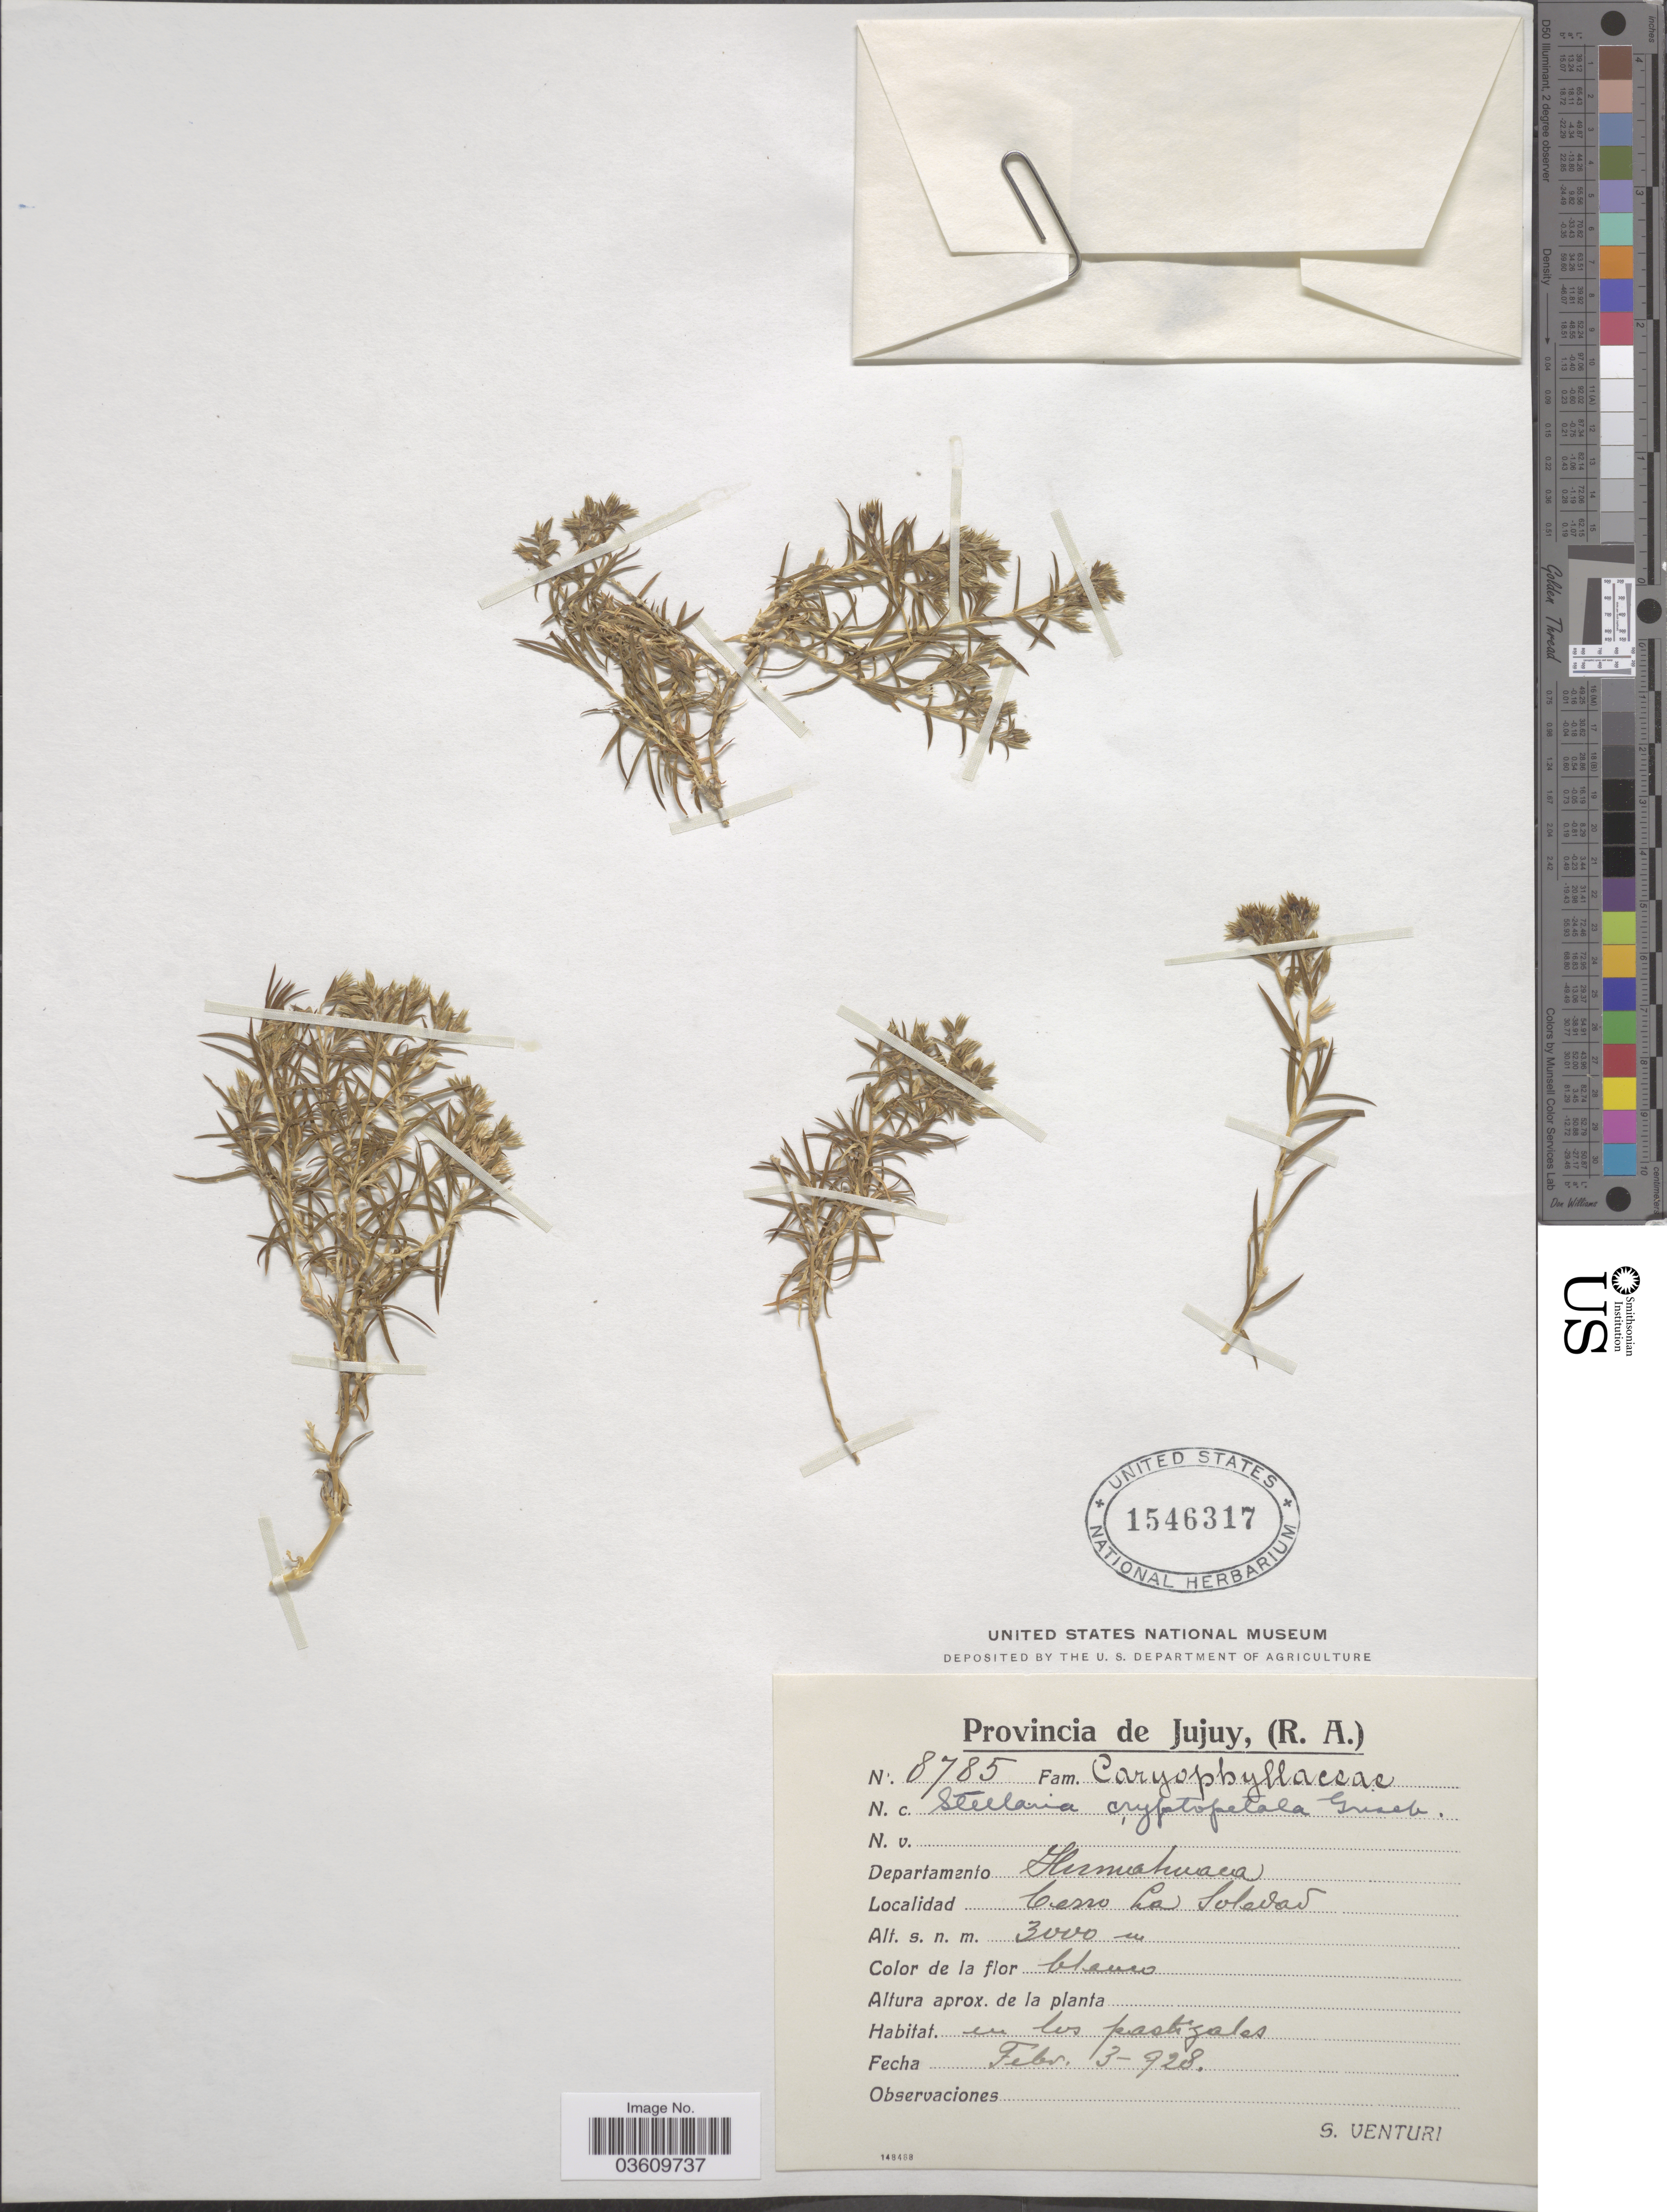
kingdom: Plantae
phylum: Tracheophyta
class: Magnoliopsida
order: Caryophyllales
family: Caryophyllaceae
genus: Stellaria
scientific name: Stellaria cryptopetala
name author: Griseb.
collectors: S. Venturi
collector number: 8785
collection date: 1928-02-03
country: Argentina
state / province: Jujuy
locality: Departamento Humahuaca. Cerro La Soledad.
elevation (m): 3000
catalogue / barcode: US 1546317